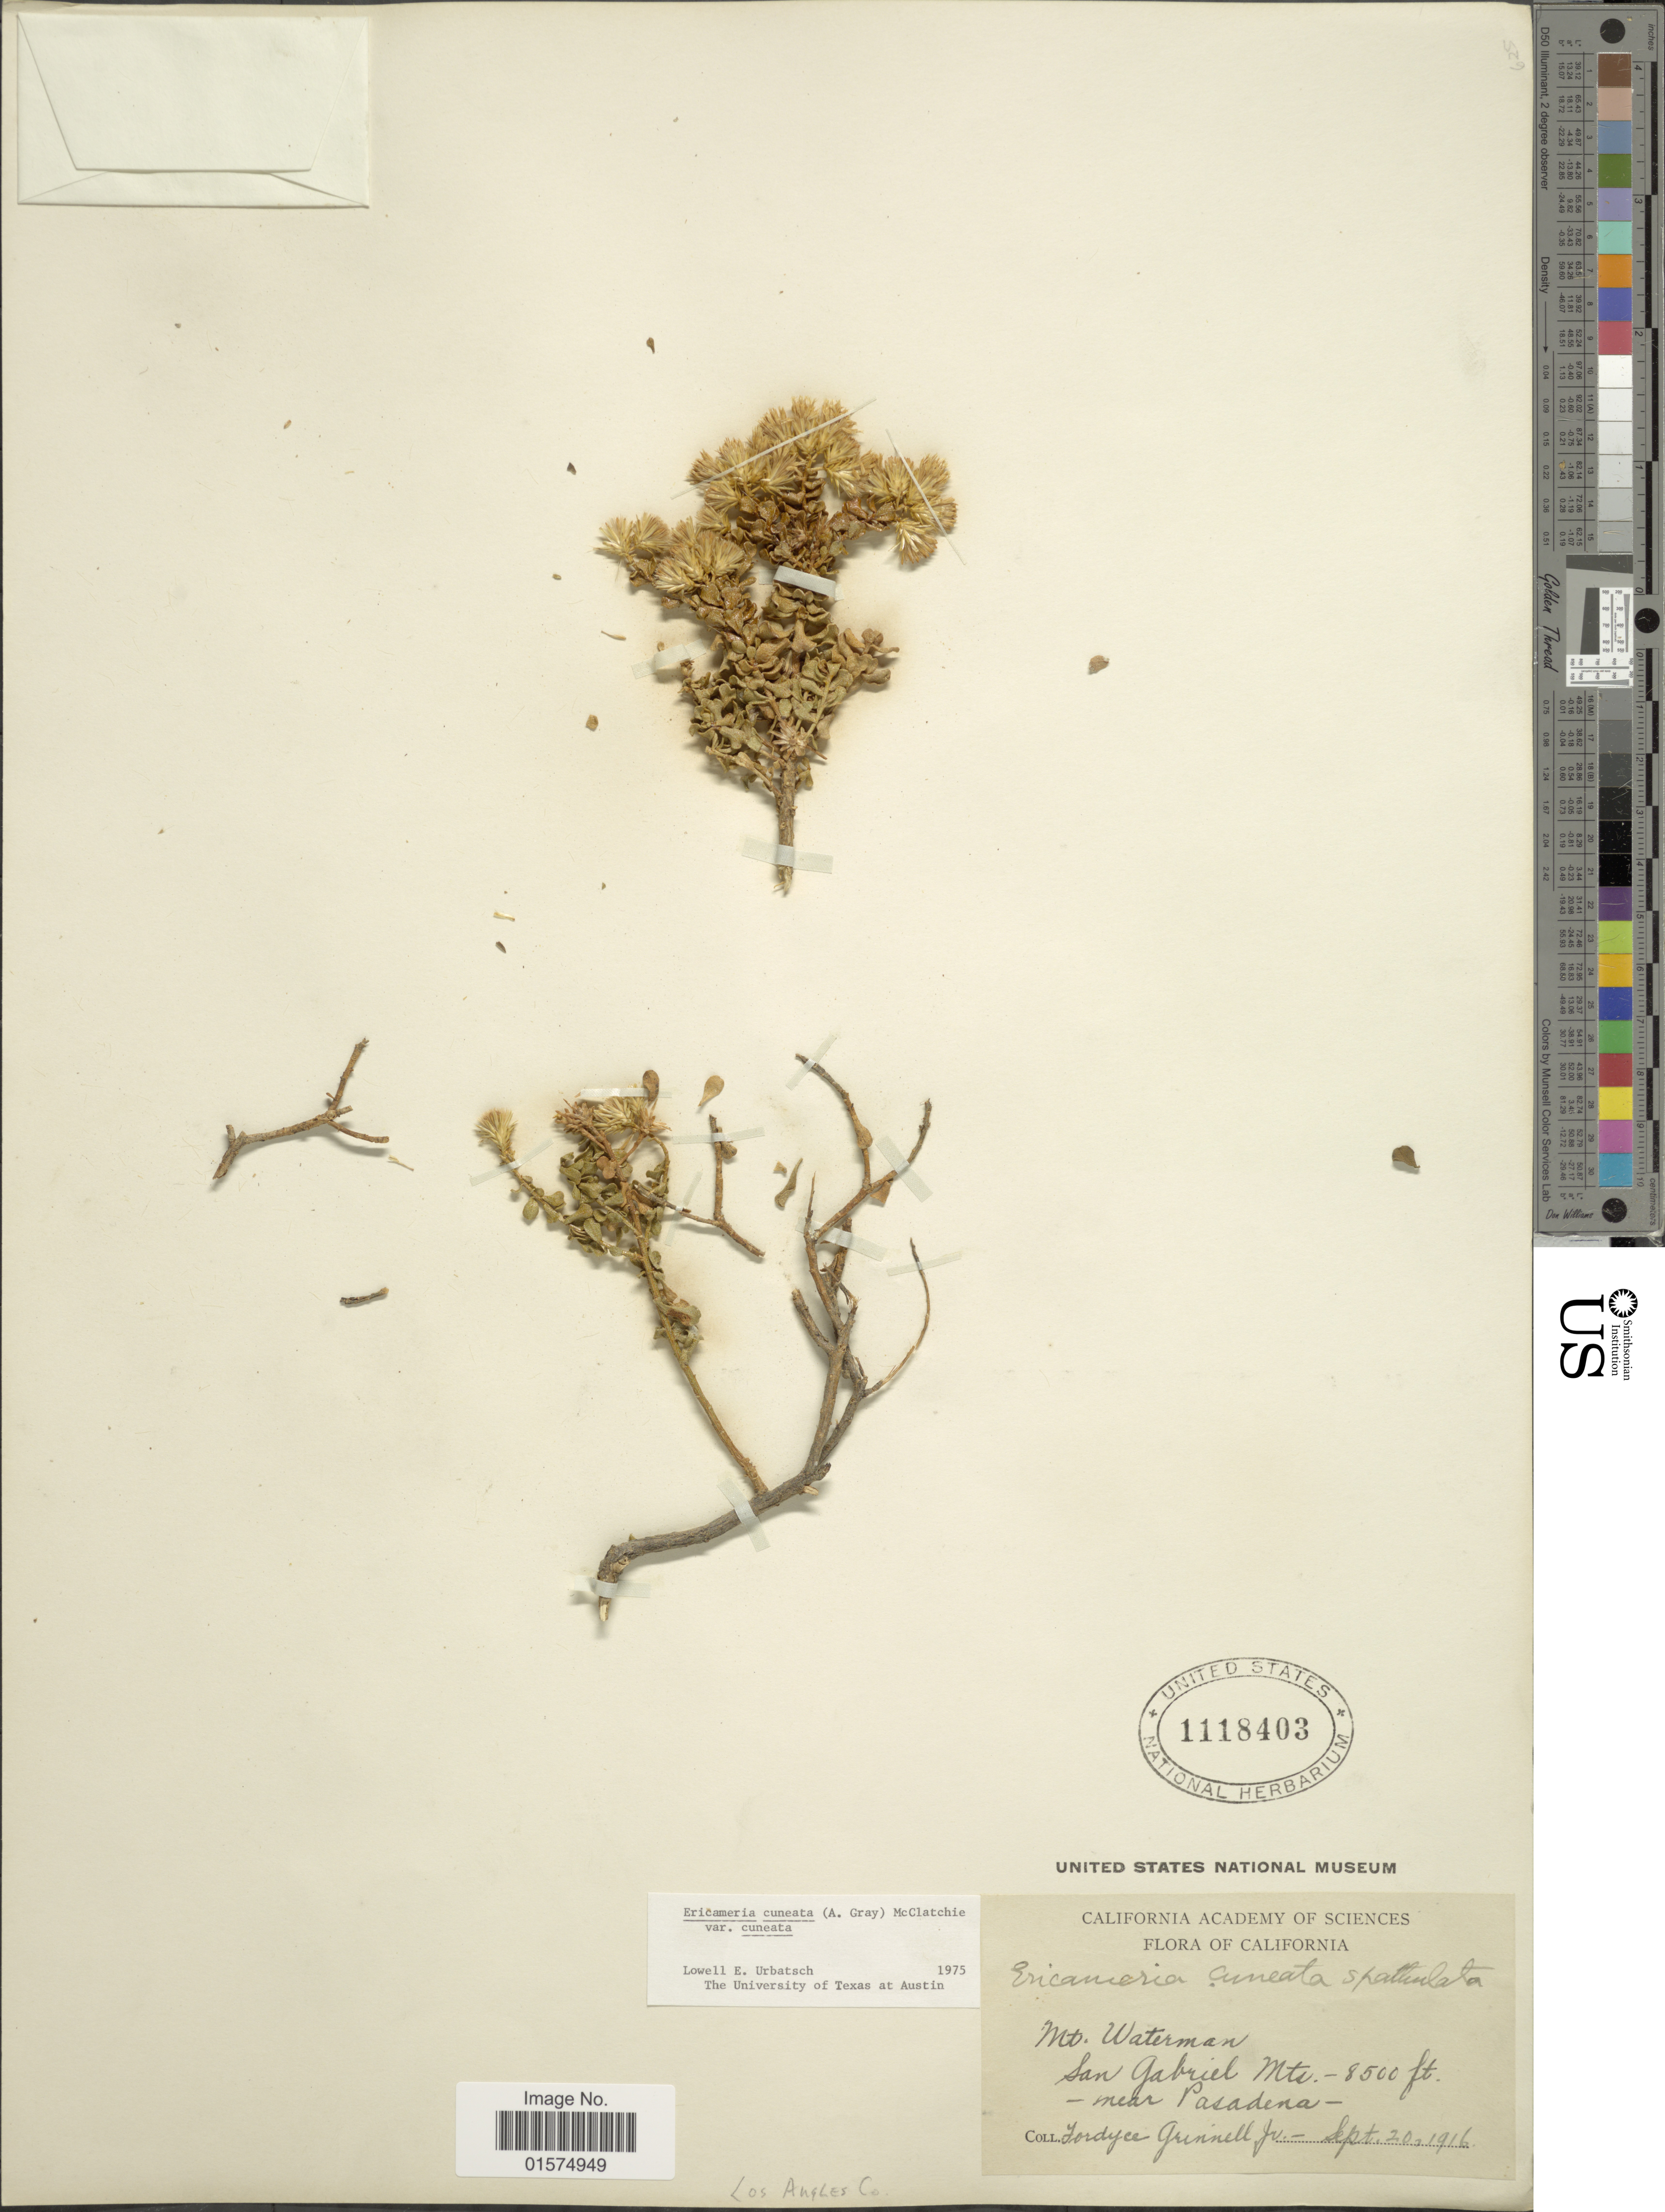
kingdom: Plantae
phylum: Tracheophyta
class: Magnoliopsida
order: Asterales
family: Asteraceae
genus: Ericameria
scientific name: Ericameria cuneata var. cuneata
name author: (A. Gray) McClatchie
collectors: F. Grinnell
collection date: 1916-09-20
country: United States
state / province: California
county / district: Los Angeles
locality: Mt. Waterman. San Gabriel Mts. near Pasadena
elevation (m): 2591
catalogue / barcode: US 1118403